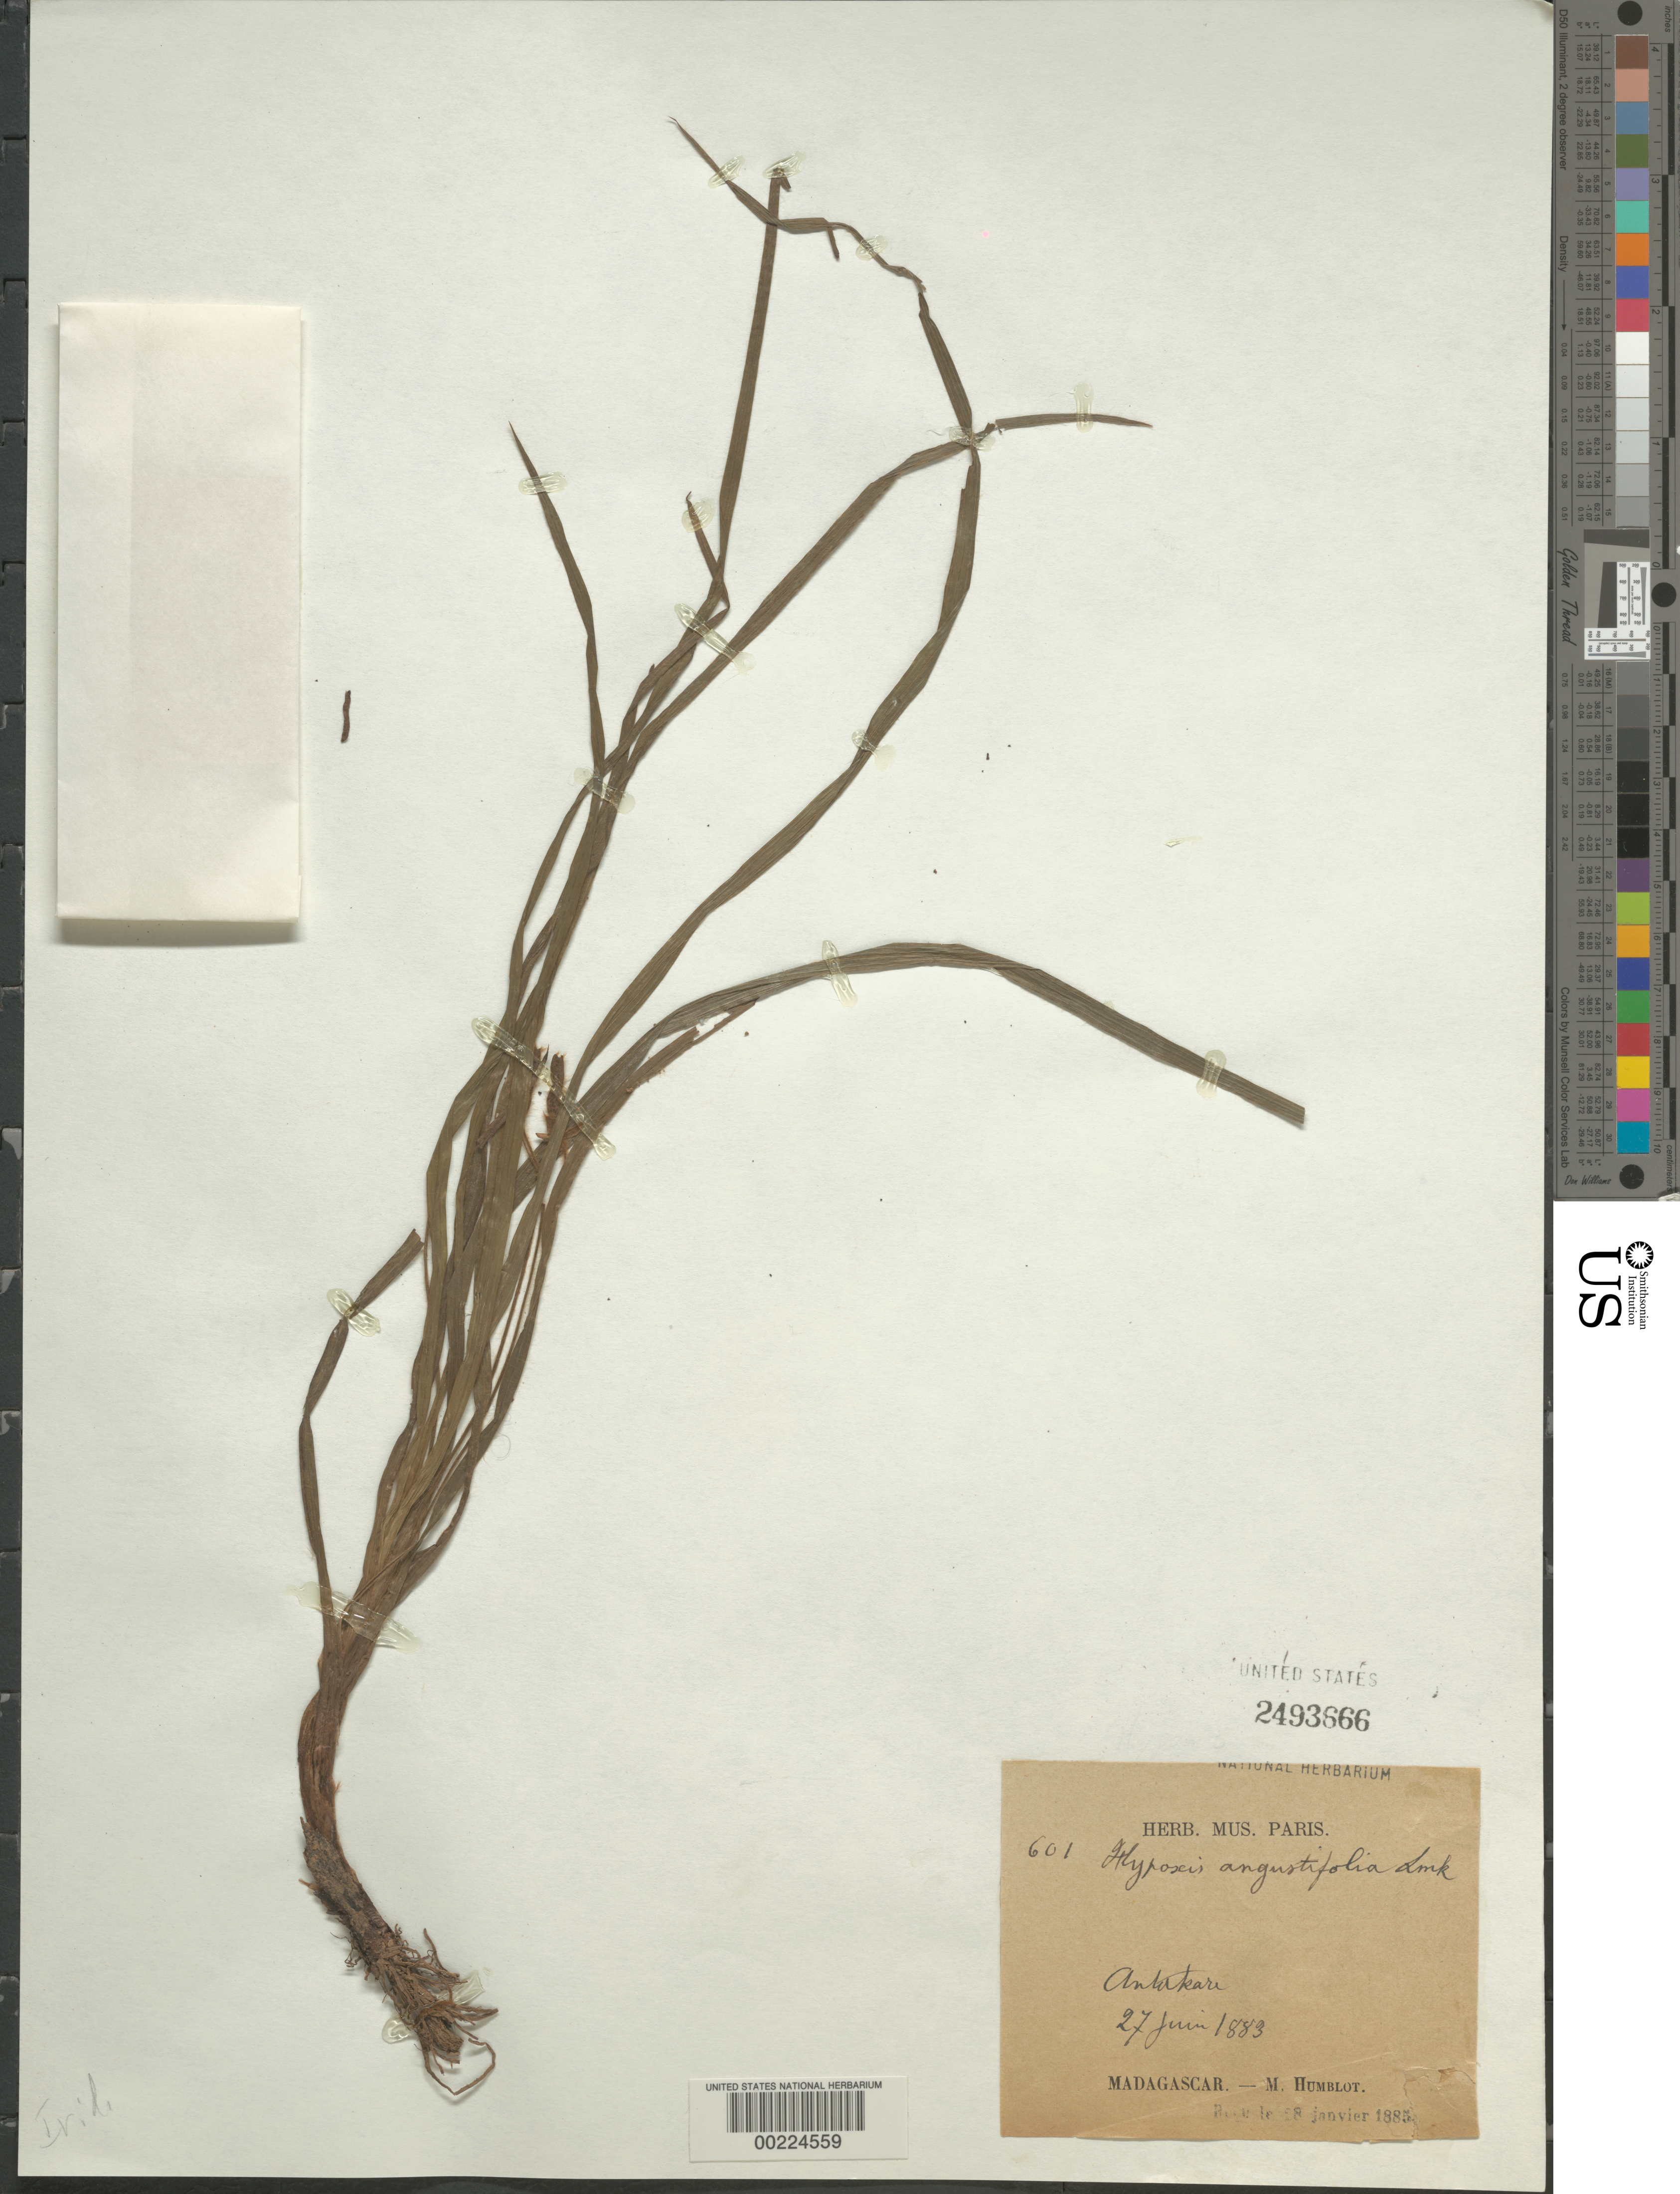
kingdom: Plantae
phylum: Tracheophyta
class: Liliopsida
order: Asparagales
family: Hypoxidaceae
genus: Hypoxis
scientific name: Hypoxis angustifolia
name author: Lam.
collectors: M. Humblot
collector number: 601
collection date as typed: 28 Jan 1885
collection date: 1885-01-28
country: Madagascar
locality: Antakari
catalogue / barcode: US 2493666